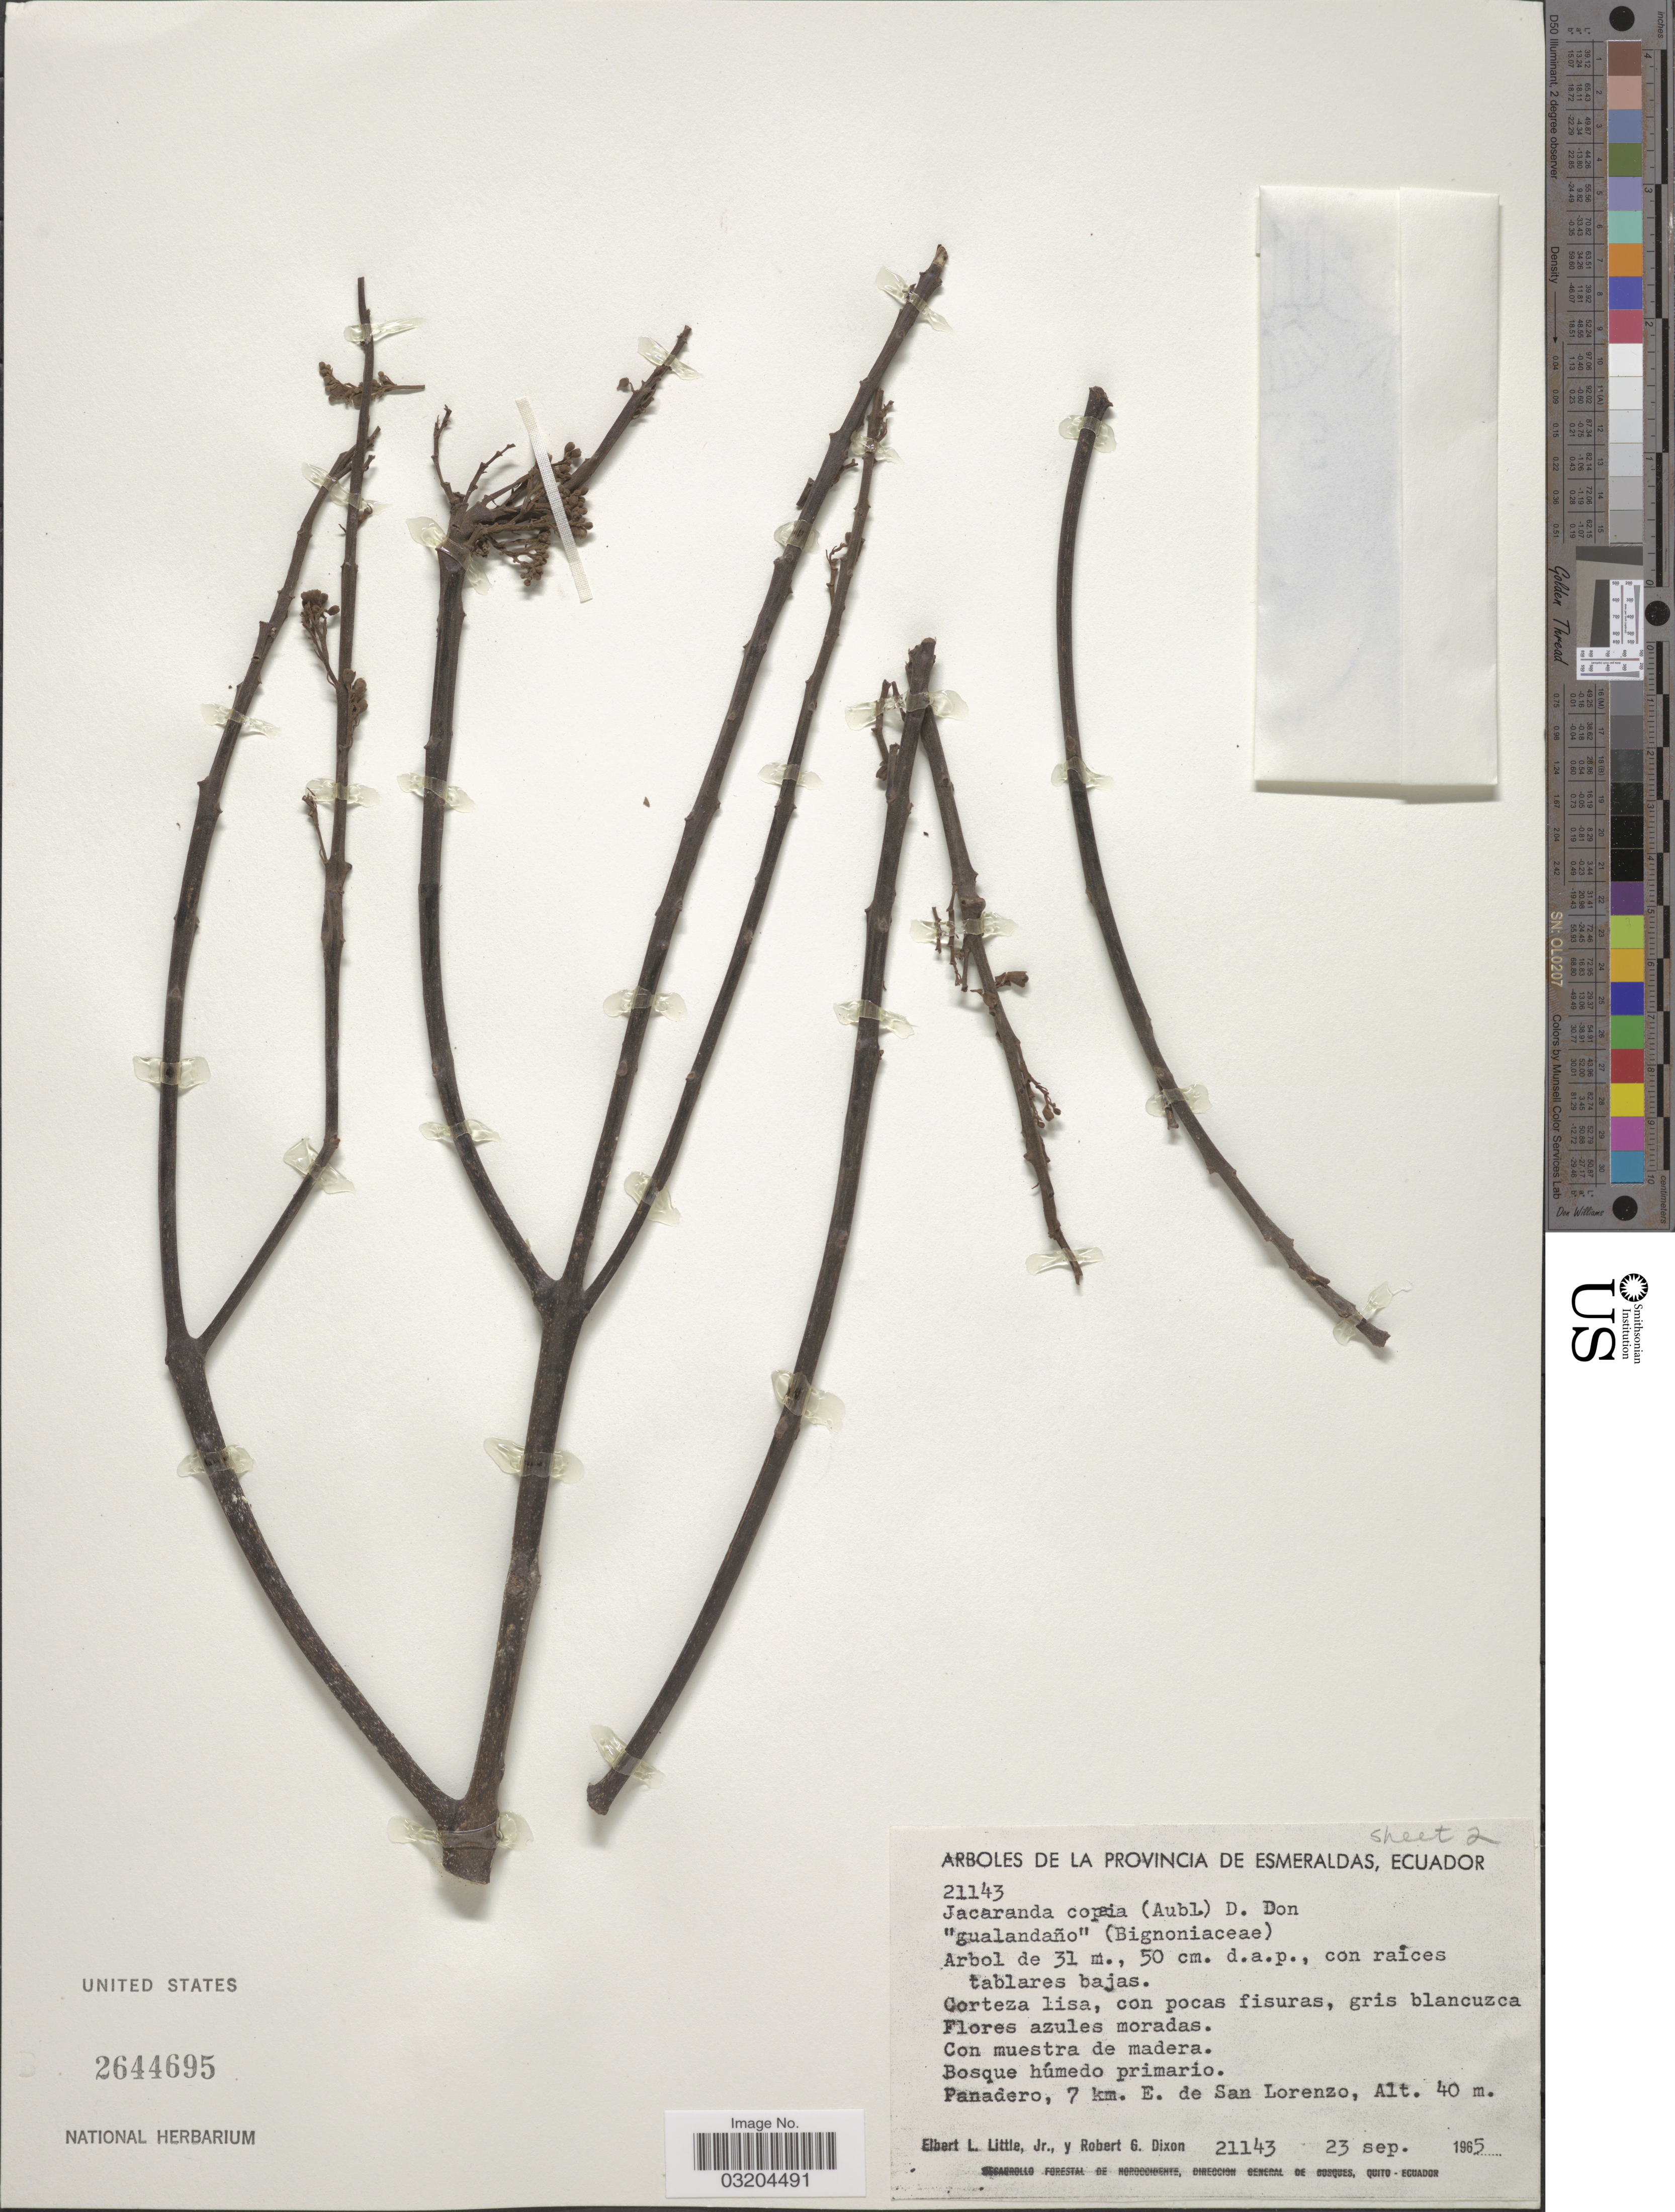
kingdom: Plantae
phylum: Tracheophyta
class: Magnoliopsida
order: Lamiales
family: Bignoniaceae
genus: Jacaranda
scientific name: Jacaranda copaia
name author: (Aubl.) D. Don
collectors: E. L. Little & R. G. Dixon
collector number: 21143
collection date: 1965-09-23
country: Ecuador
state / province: Esmeraldas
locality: Panadero, 7 km. E. de San Lorenzo.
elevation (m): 40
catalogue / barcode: US 2644695